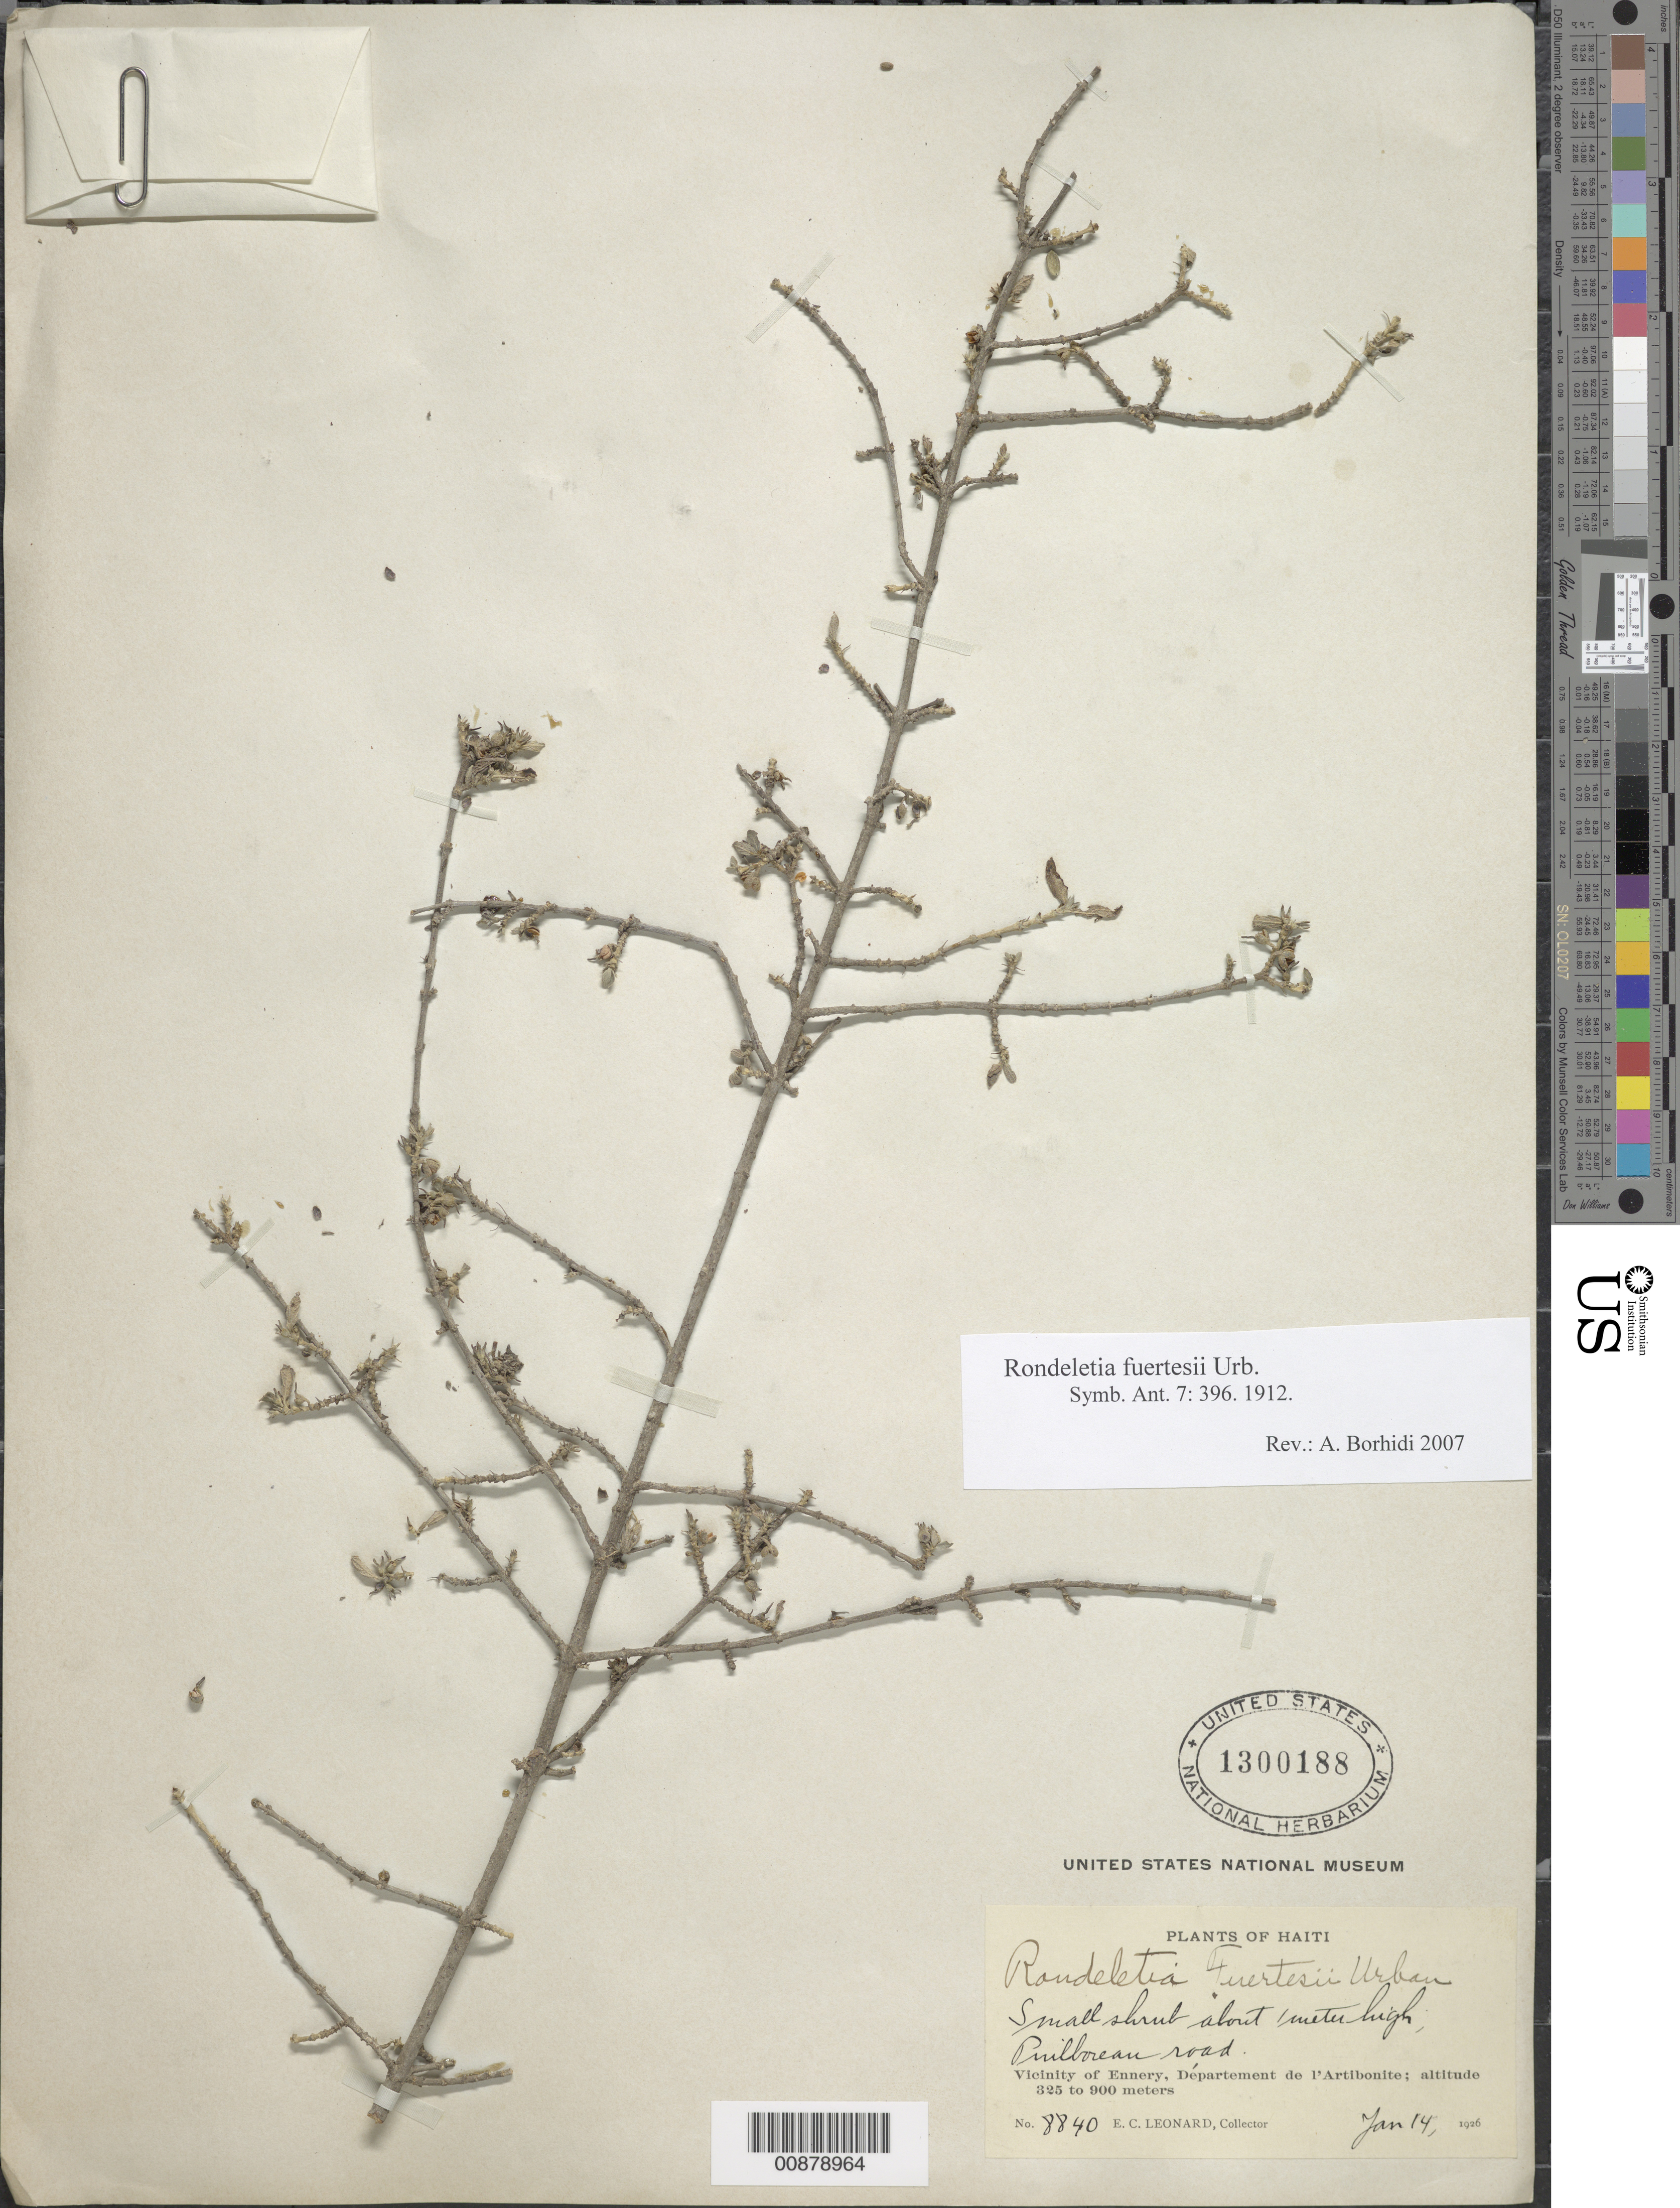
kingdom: Plantae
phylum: Tracheophyta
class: Magnoliopsida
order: Gentianales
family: Rubiaceae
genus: Rondeletia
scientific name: Rondeletia fuertesii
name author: Urb.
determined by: Borhidi, Attila L.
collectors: E. C. Leonard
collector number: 8840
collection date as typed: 14 Jan 1926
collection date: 1926-01-14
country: Haiti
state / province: Artibonite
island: Hispaniola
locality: Vicinity of Ennery, Puilloreau Road.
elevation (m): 325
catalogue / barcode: US 1300188